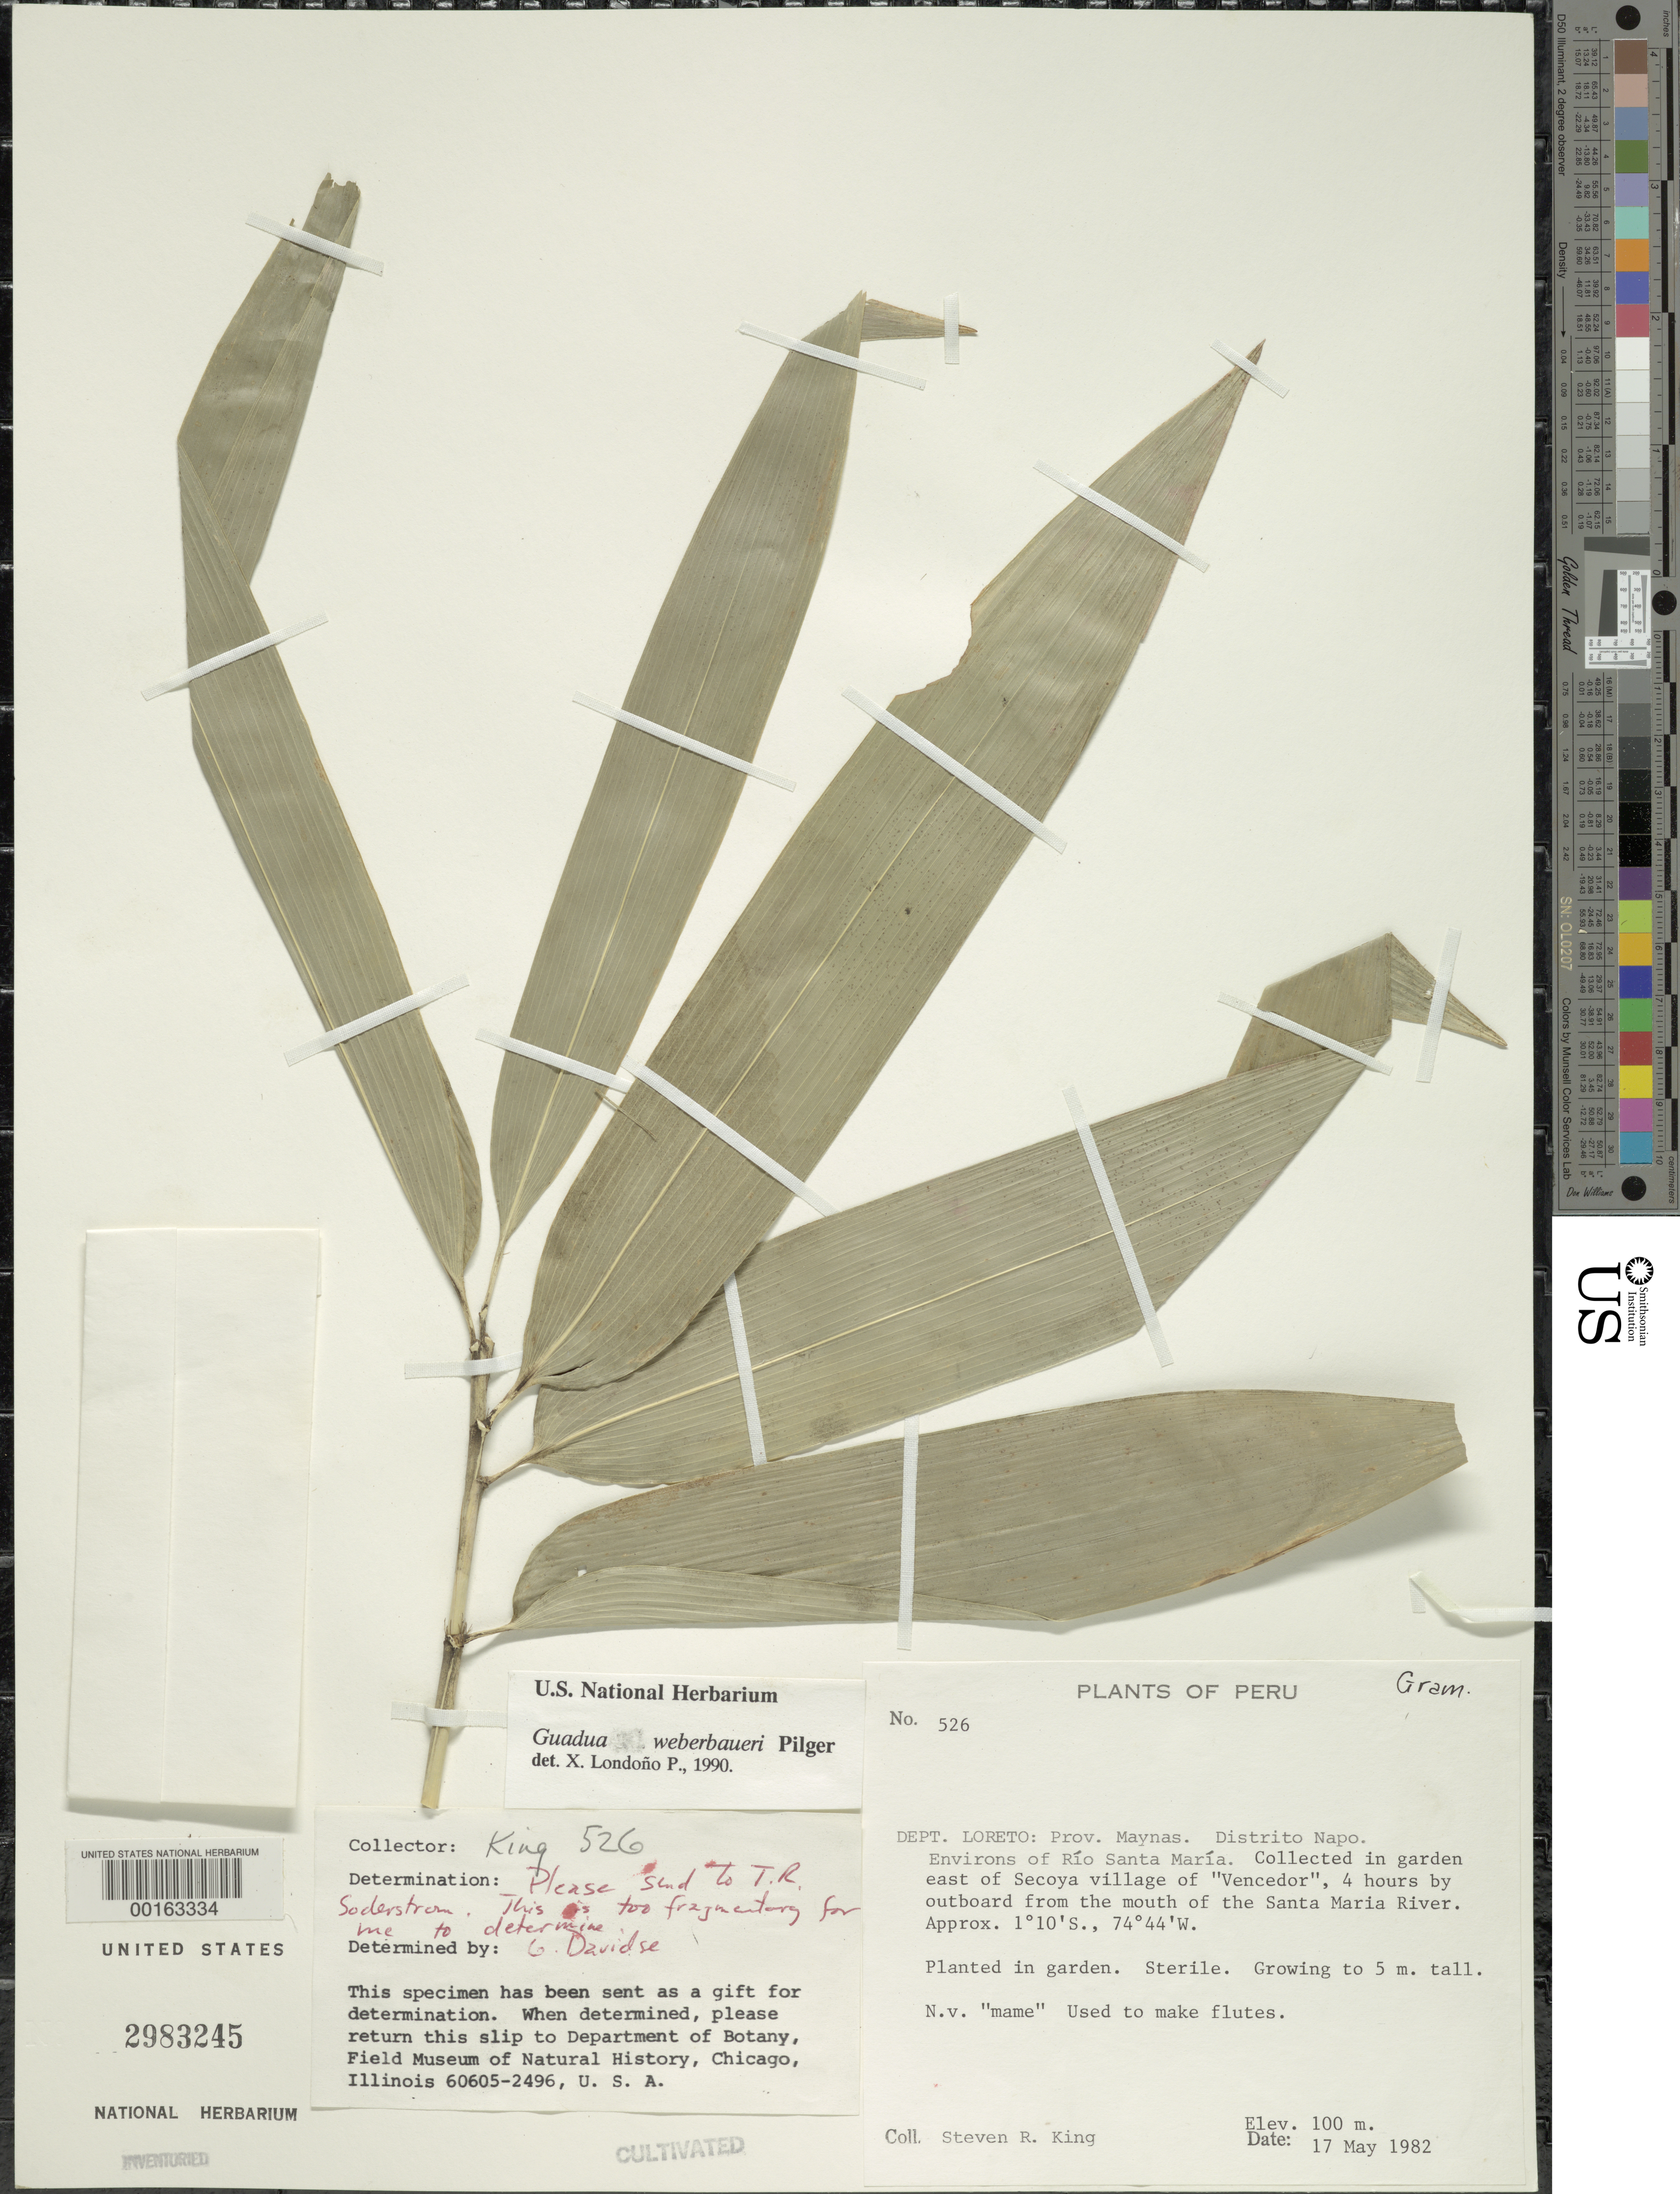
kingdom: Plantae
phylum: Tracheophyta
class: Liliopsida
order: Poales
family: Poaceae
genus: Guadua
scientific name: Guadua weberbaueri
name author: Pilg.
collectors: S. R. King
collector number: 526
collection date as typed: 17 May 1982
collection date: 1982-05-17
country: Ecuador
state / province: Napo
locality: Rio Santa Maria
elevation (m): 100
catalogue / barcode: US 2983245